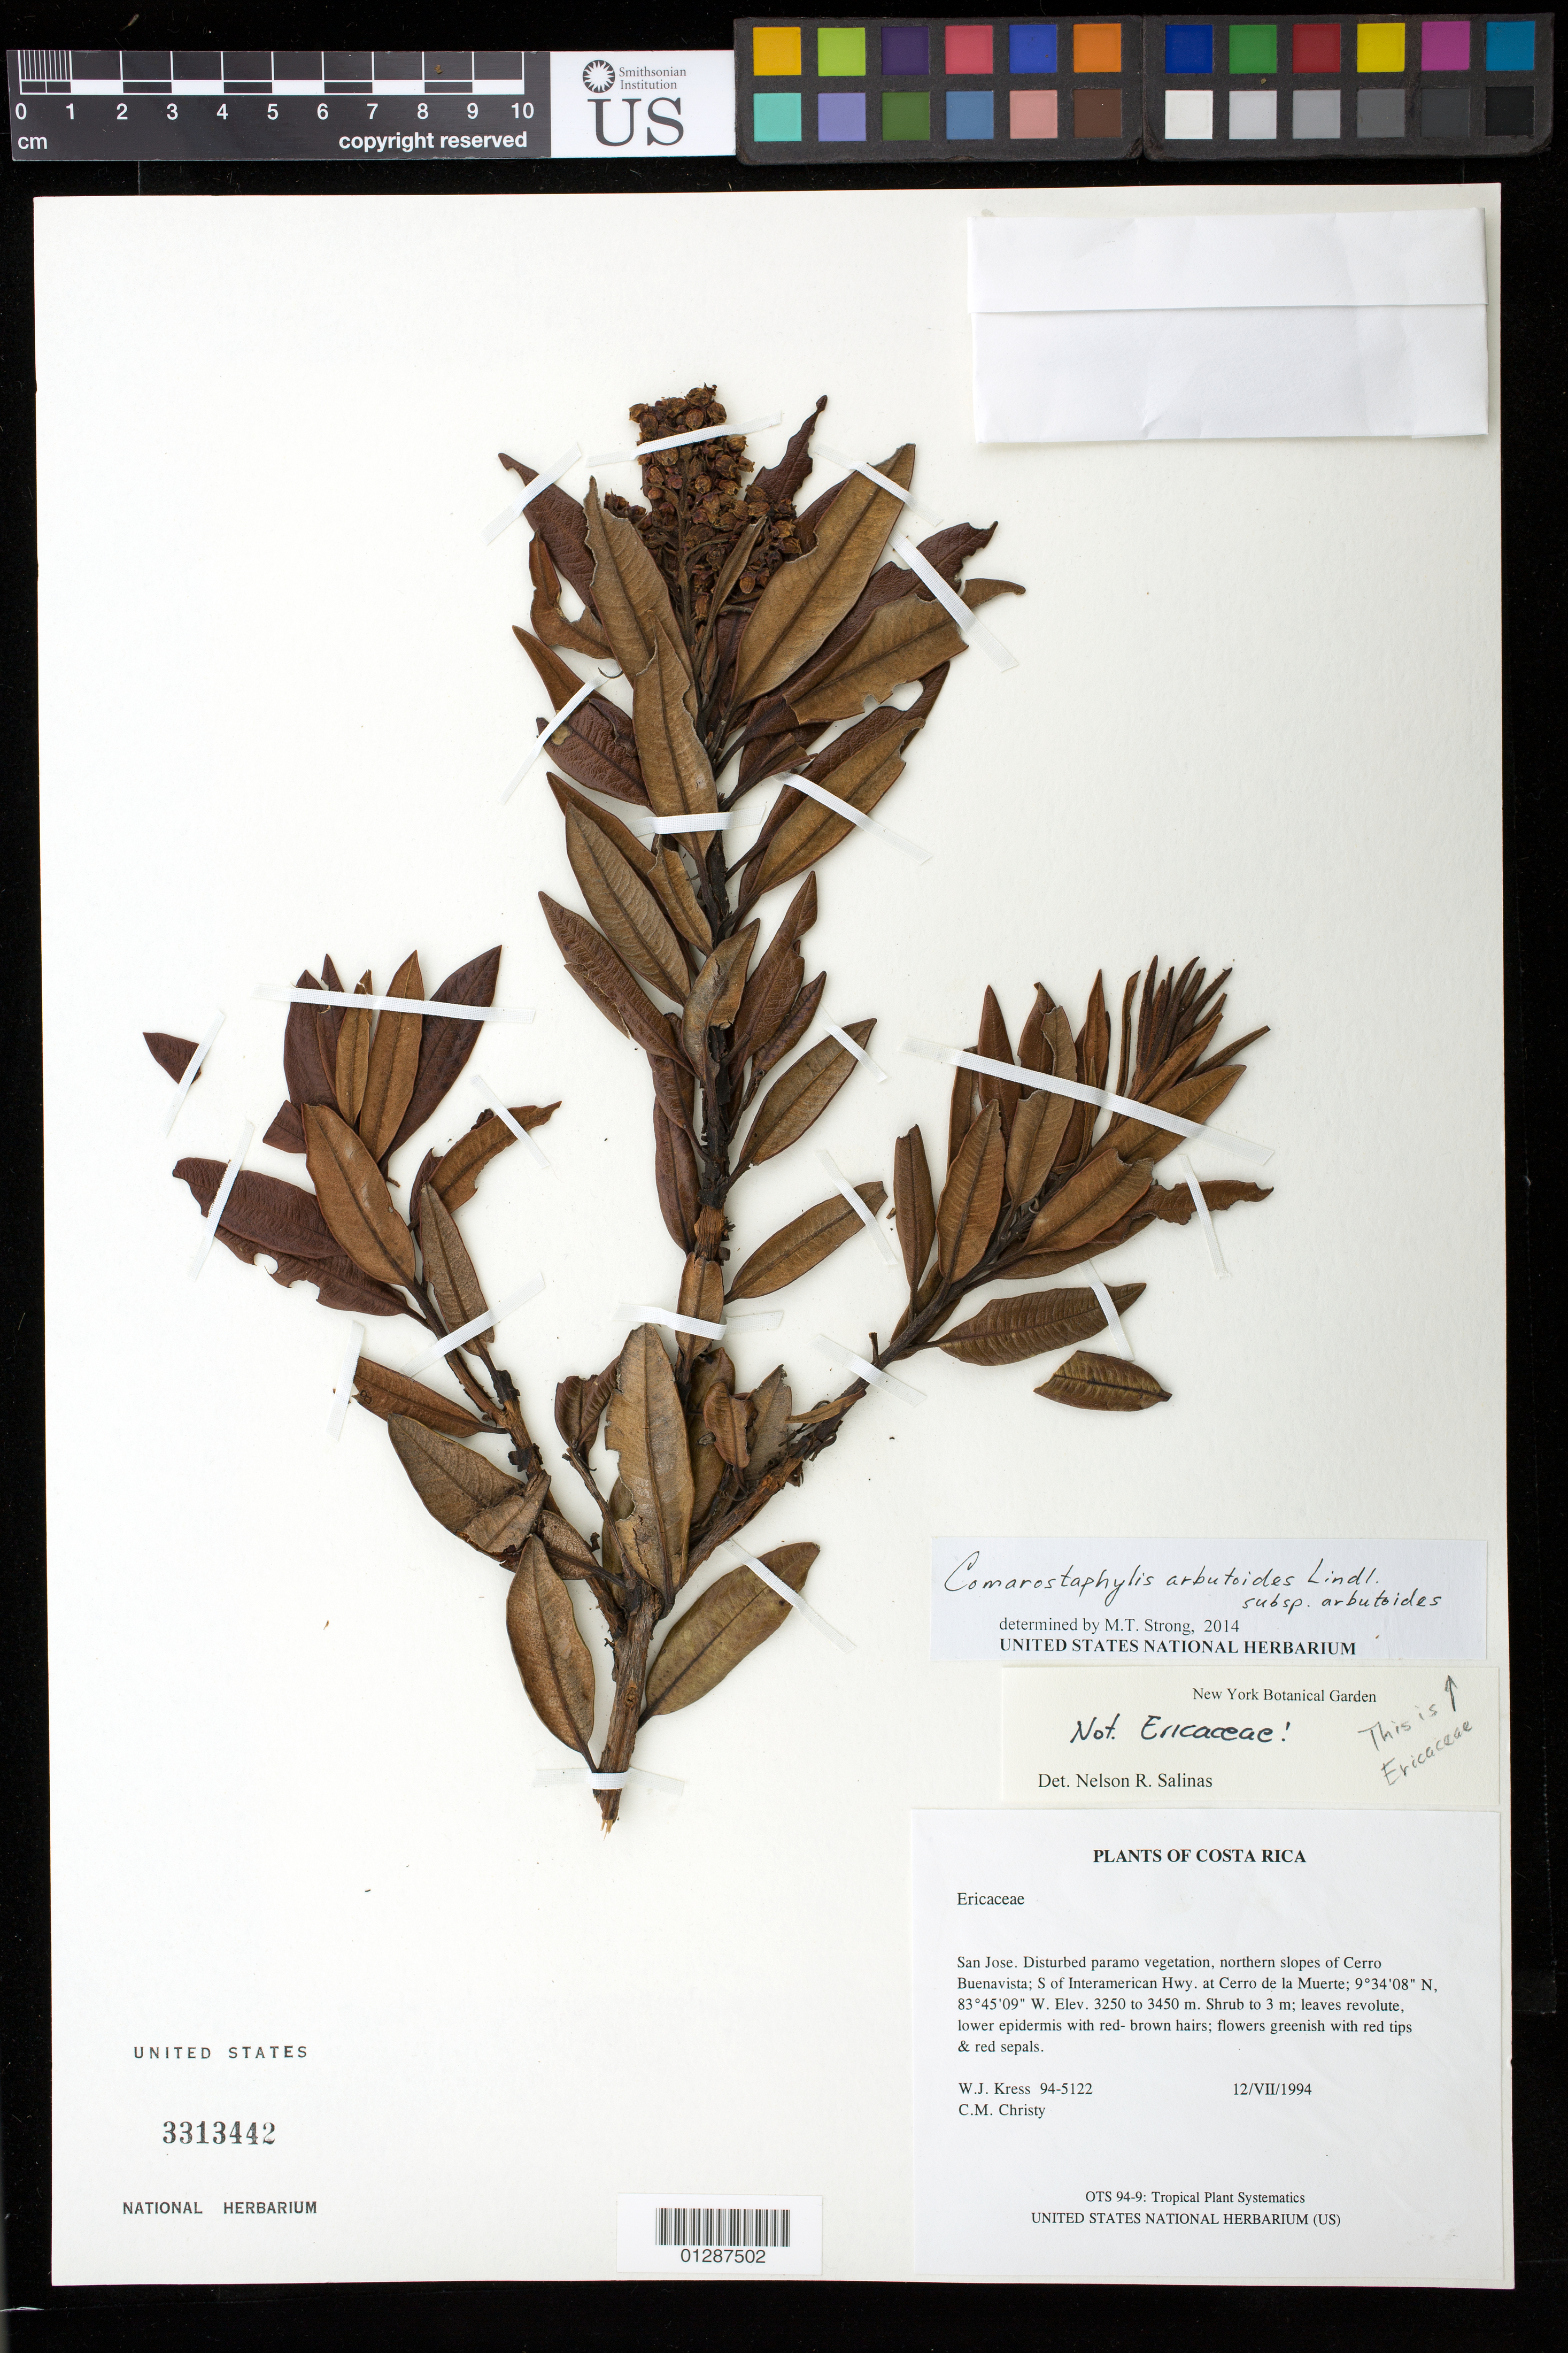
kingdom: Plantae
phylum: Tracheophyta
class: Magnoliopsida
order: Ericales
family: Ericaceae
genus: Comarostaphylis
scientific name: Comarostaphylis arbutoides subsp. arbutoides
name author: Lindl.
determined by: Strong, M. T., (US), Smithsonian Institution - National Museum of Natural History (UNITED STATES)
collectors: W. J. Kress & C. M. Christy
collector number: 94-5122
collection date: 1994-07-12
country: Costa Rica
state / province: San José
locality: Northern slopes of Cerro Buenavista; s of Interamerican Hwy. at Cerro de la Muerte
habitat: Distrubed paraom vegetation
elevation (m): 3250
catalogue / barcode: US 3313442